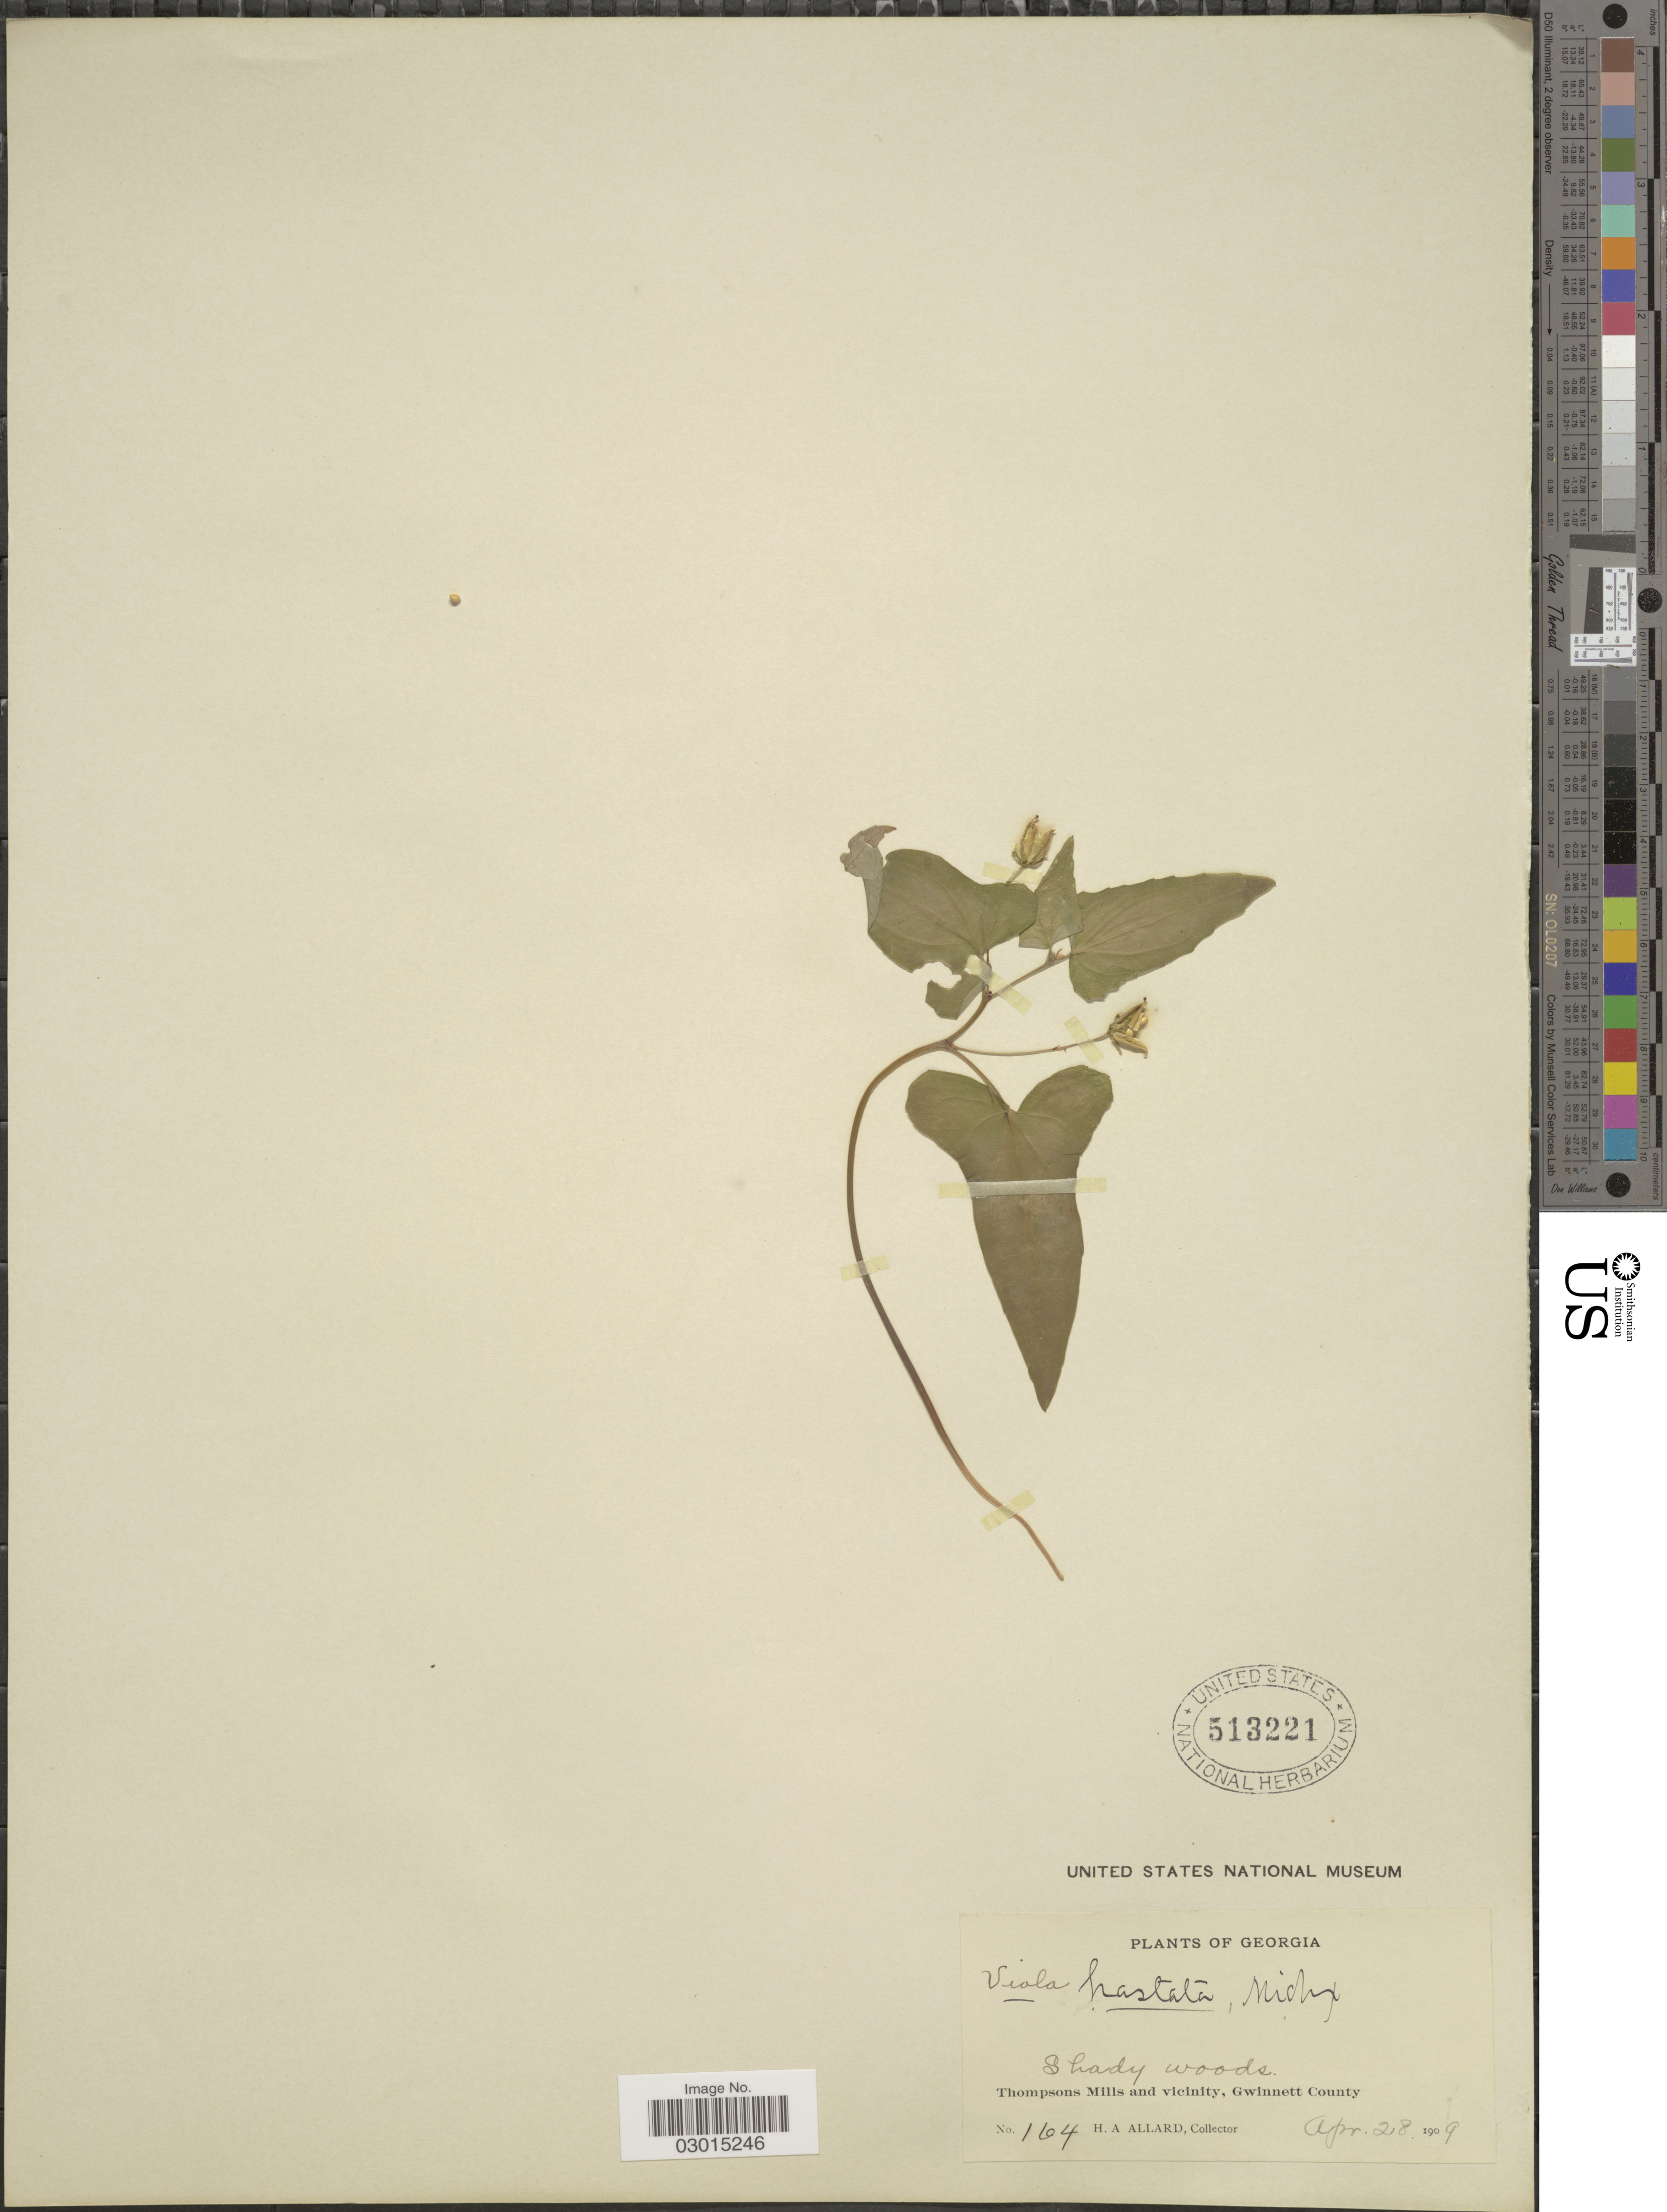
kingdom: Plantae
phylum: Tracheophyta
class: Magnoliopsida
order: Malpighiales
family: Violaceae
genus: Viola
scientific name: Viola hastata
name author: Michx.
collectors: H. A. Allard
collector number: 164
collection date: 1909-04-28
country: United States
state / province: Georgia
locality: Thompsons Mills and vicinity, Gwinnett County.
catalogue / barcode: US 513221